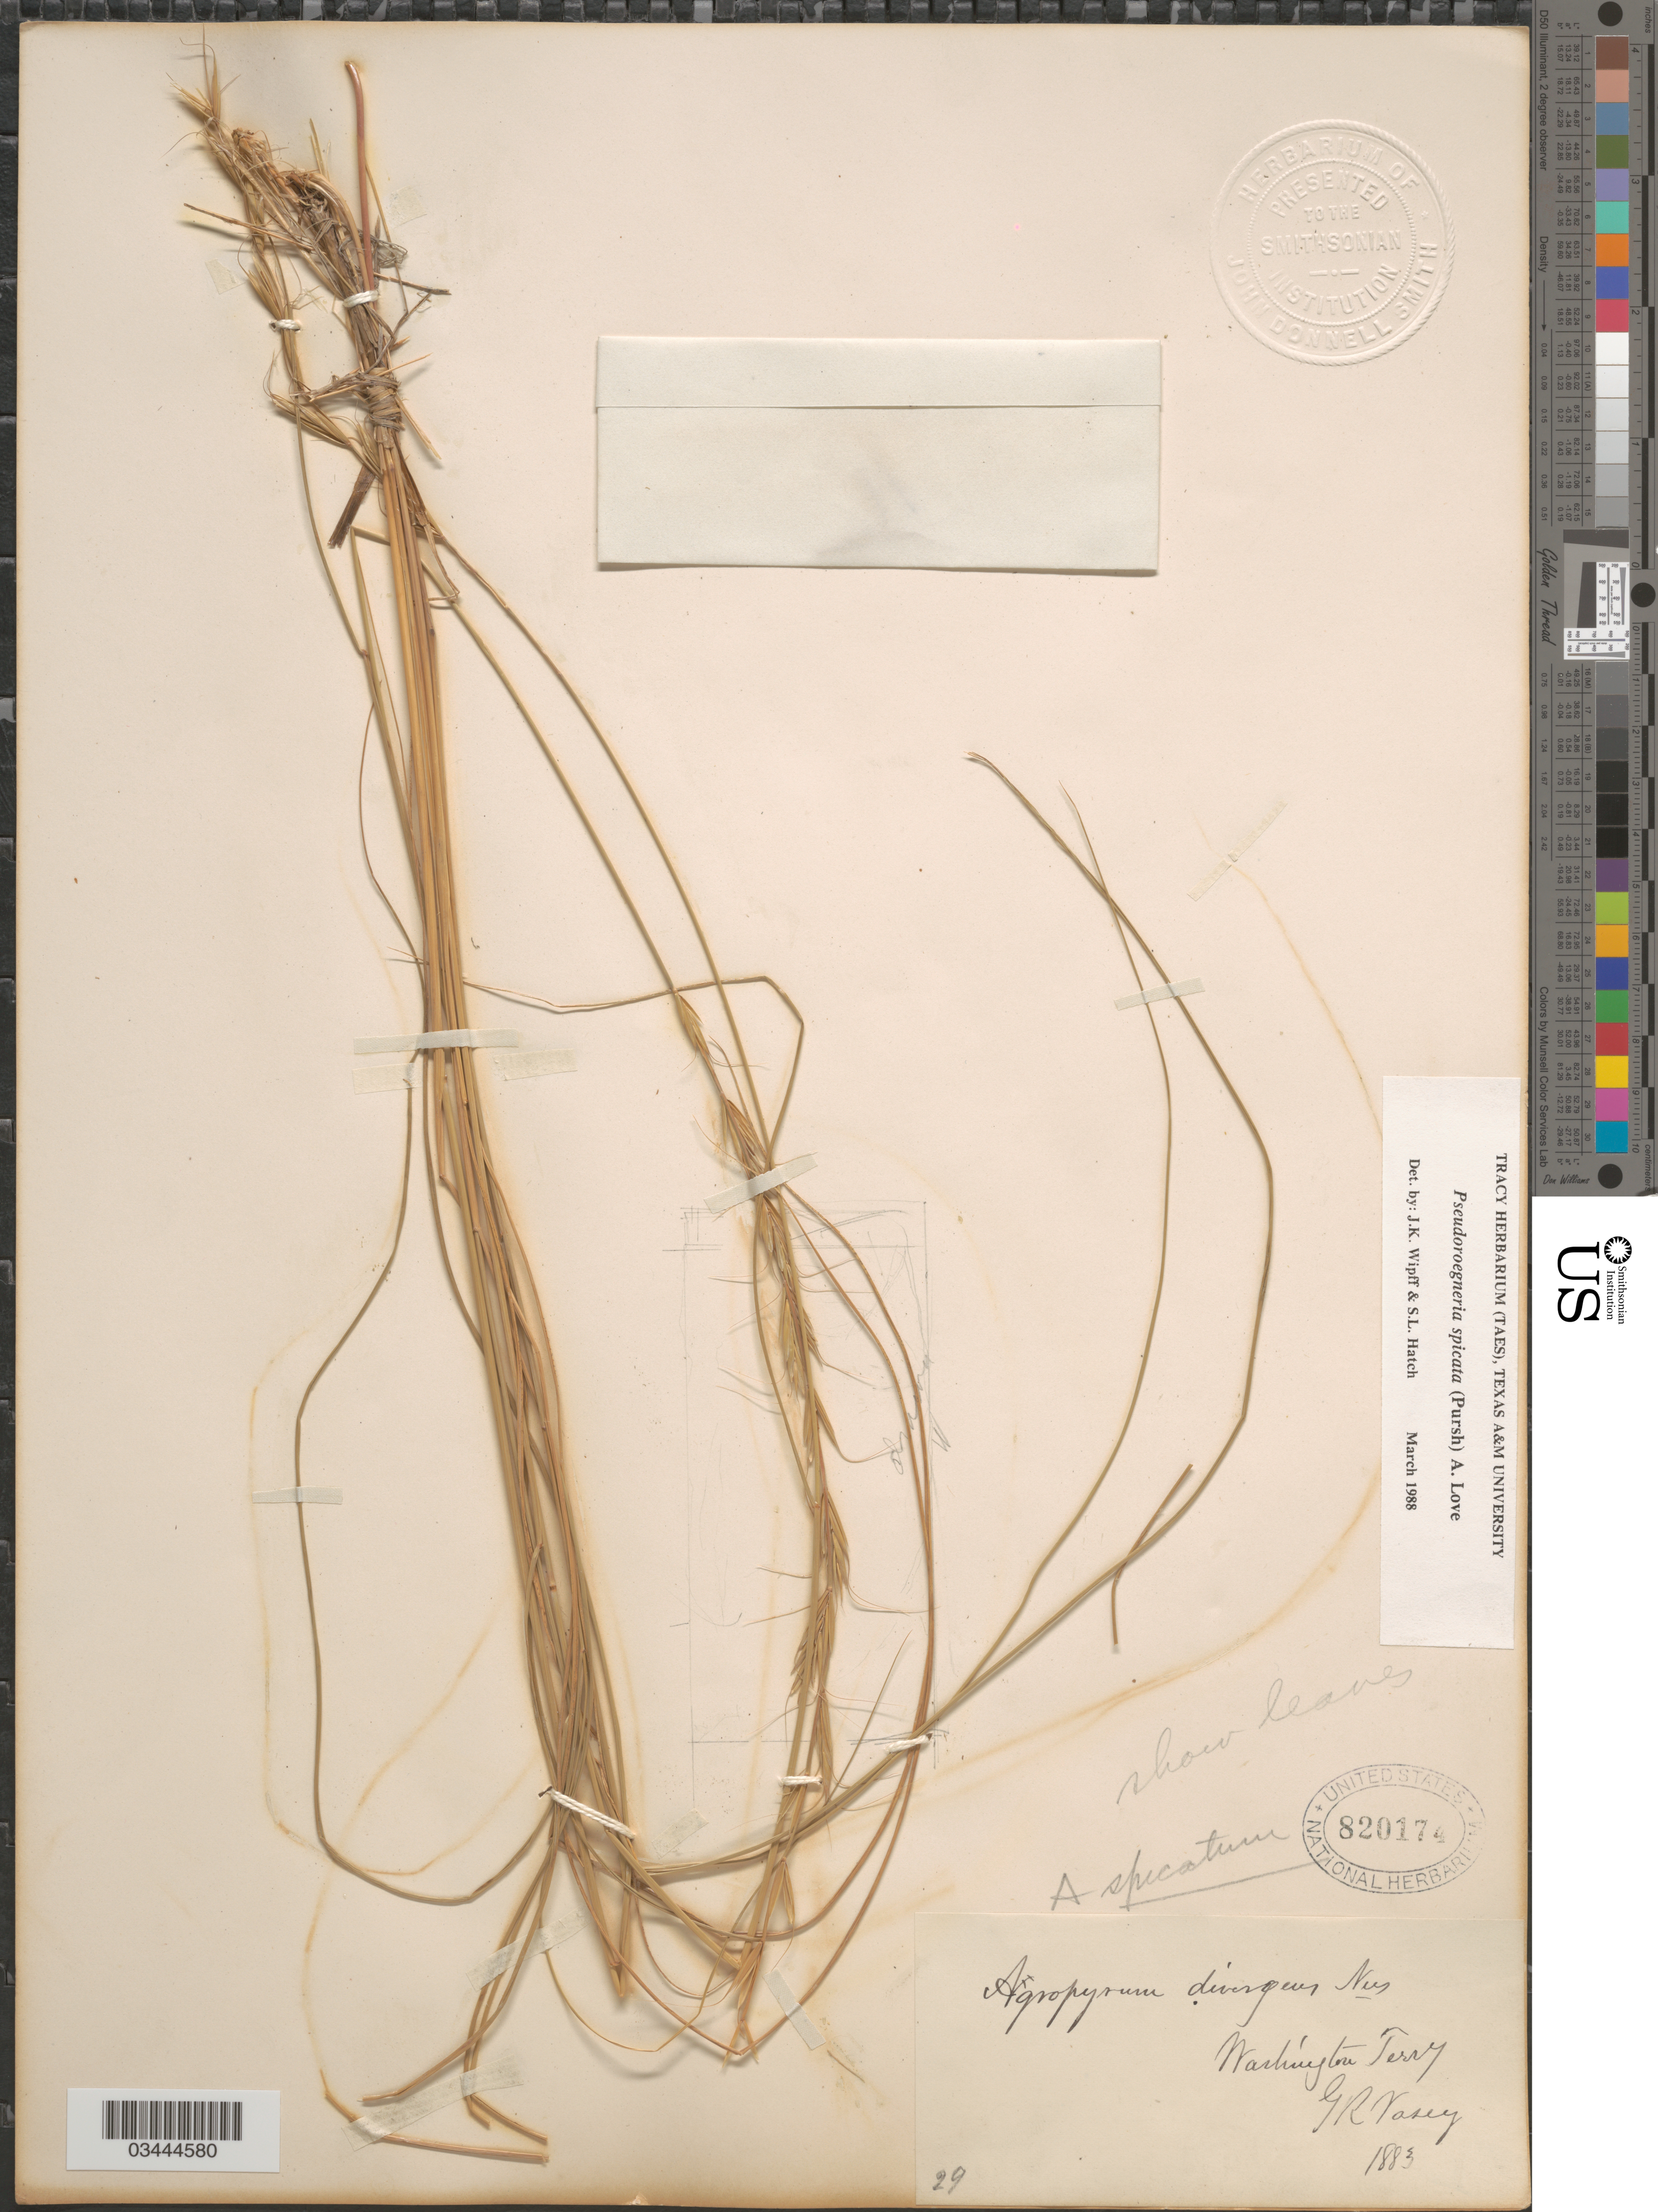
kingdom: Plantae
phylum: Tracheophyta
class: Liliopsida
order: Poales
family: Poaceae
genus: Pseudoroegneria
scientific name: Pseudoroegneria spicata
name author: (Pursh) Á. Löve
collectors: G. R. Vasey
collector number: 29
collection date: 1883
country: United States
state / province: Washington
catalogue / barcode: US 820174